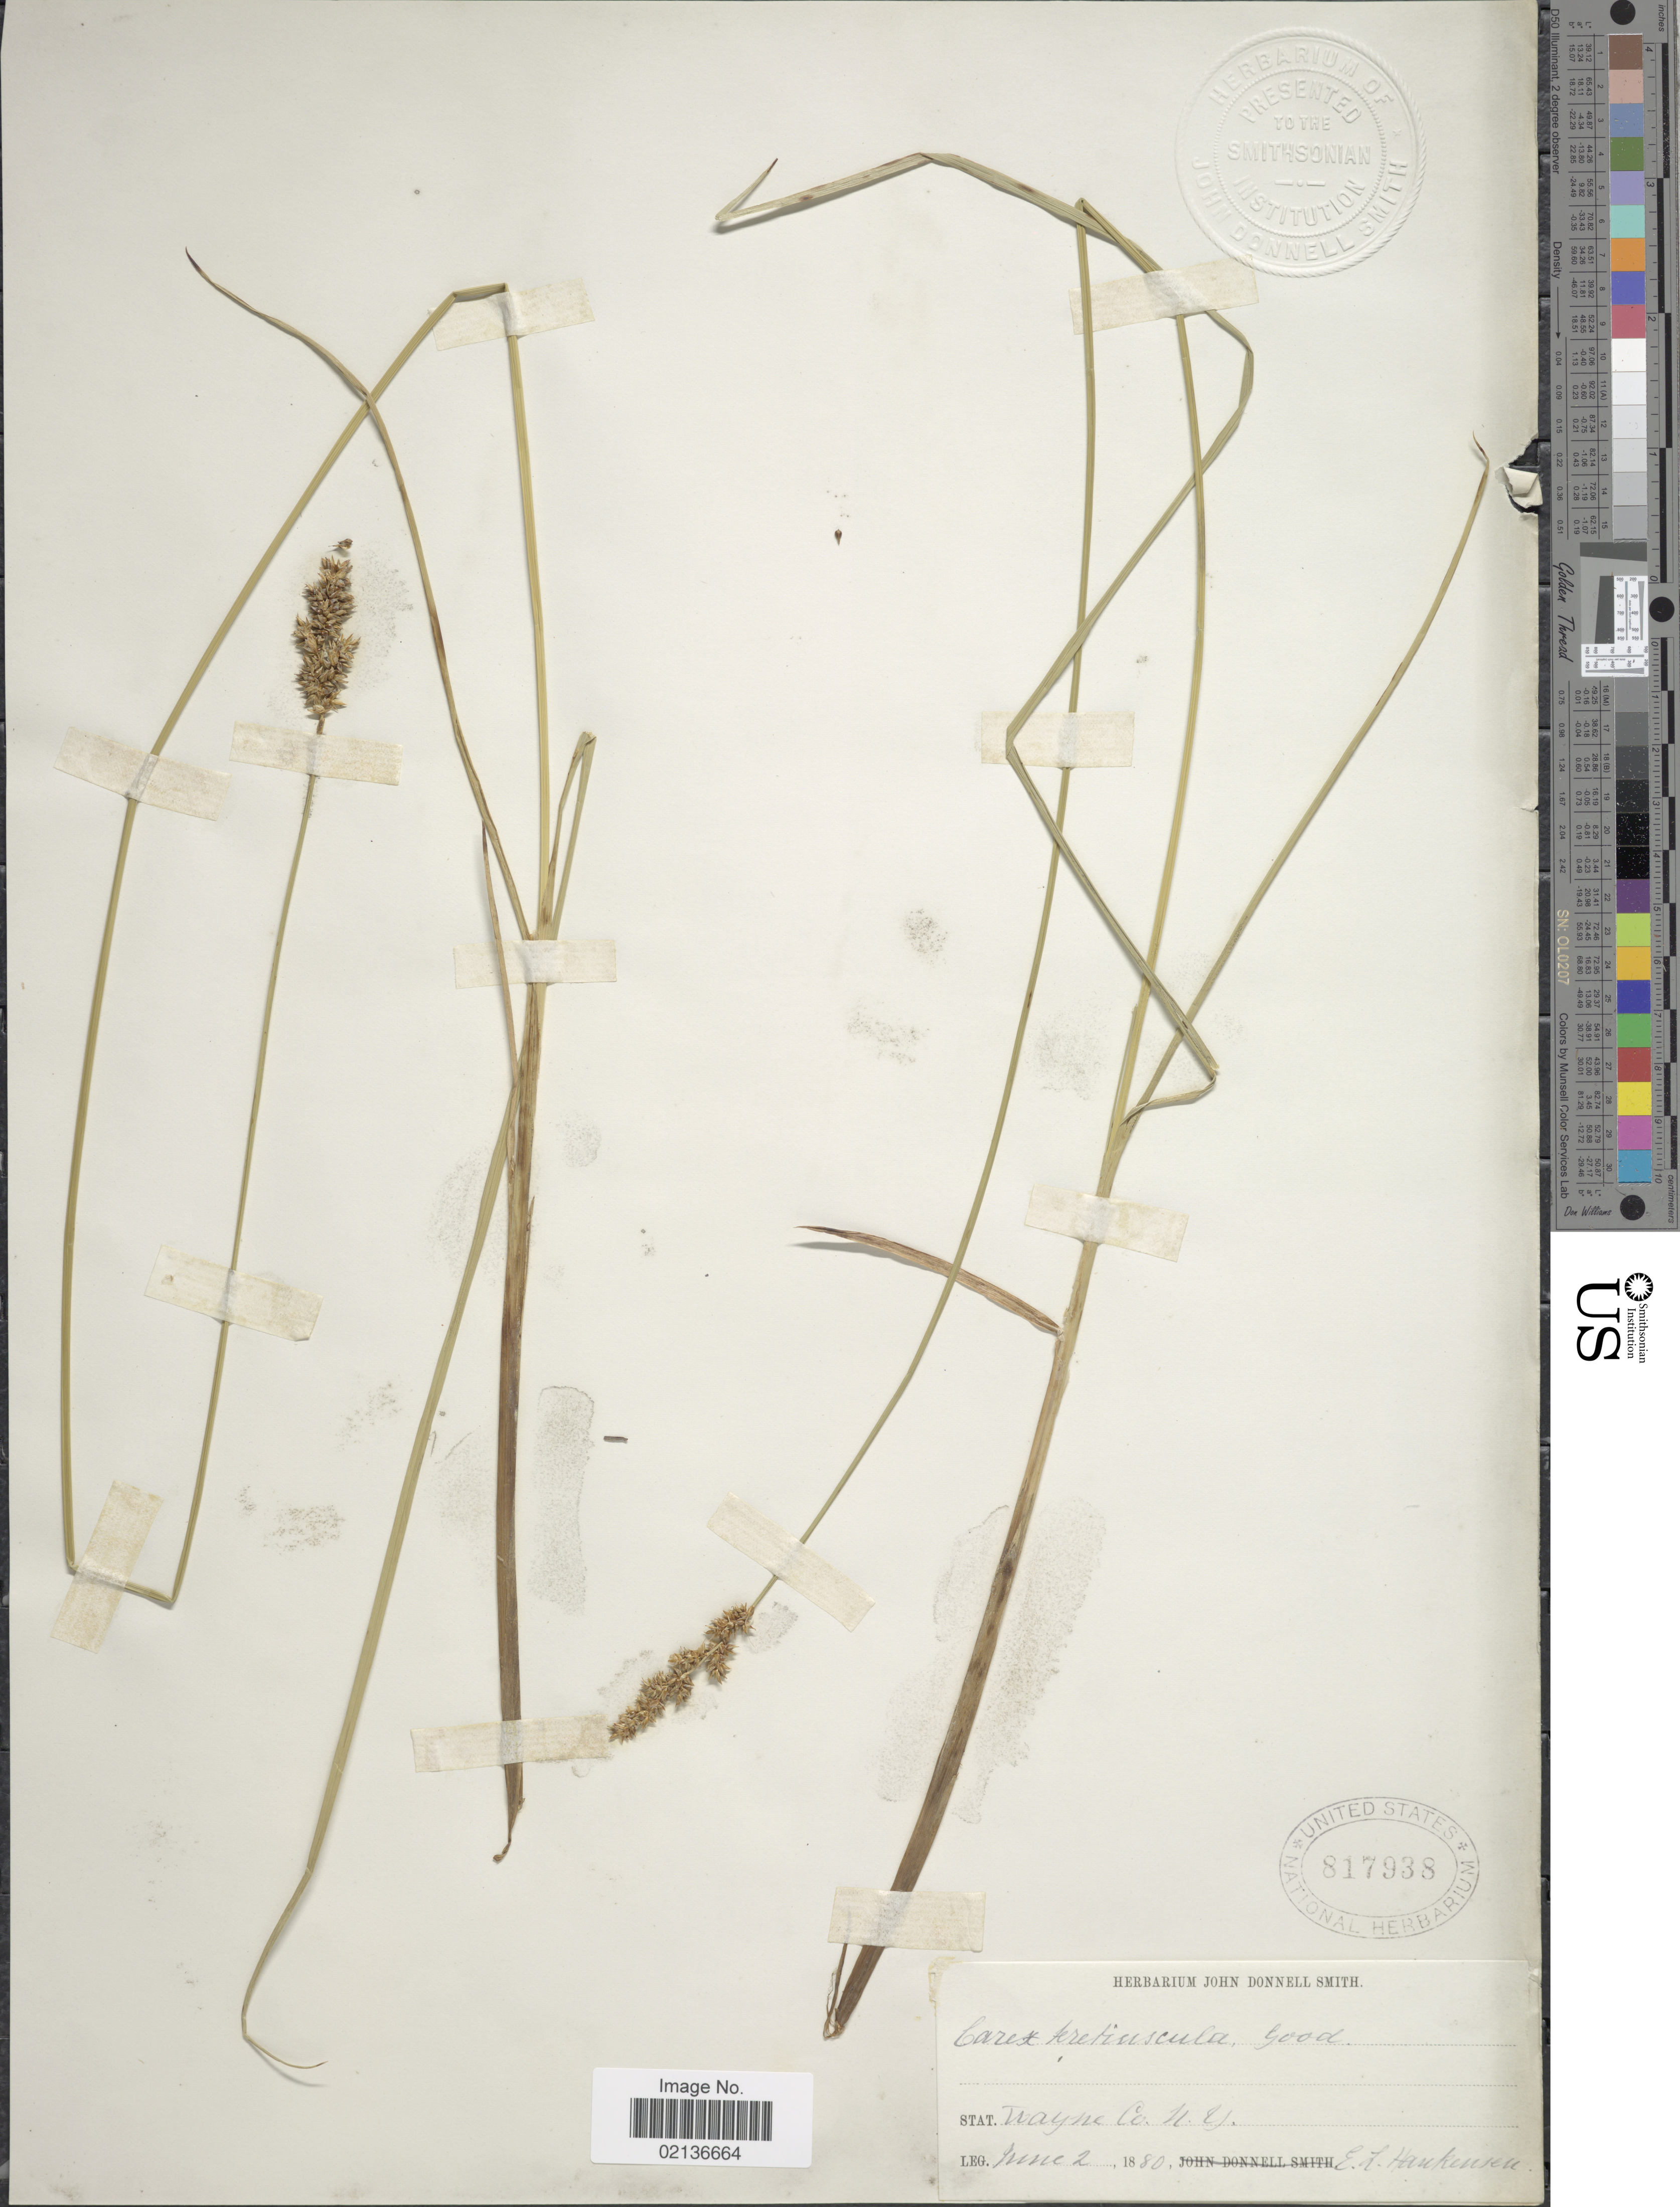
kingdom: Plantae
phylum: Tracheophyta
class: Liliopsida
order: Poales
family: Cyperaceae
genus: Carex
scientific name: Carex diandra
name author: Schrank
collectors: E. Hankenson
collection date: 1880-06-02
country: United States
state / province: New York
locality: Wayne Co.,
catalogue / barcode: US 817938